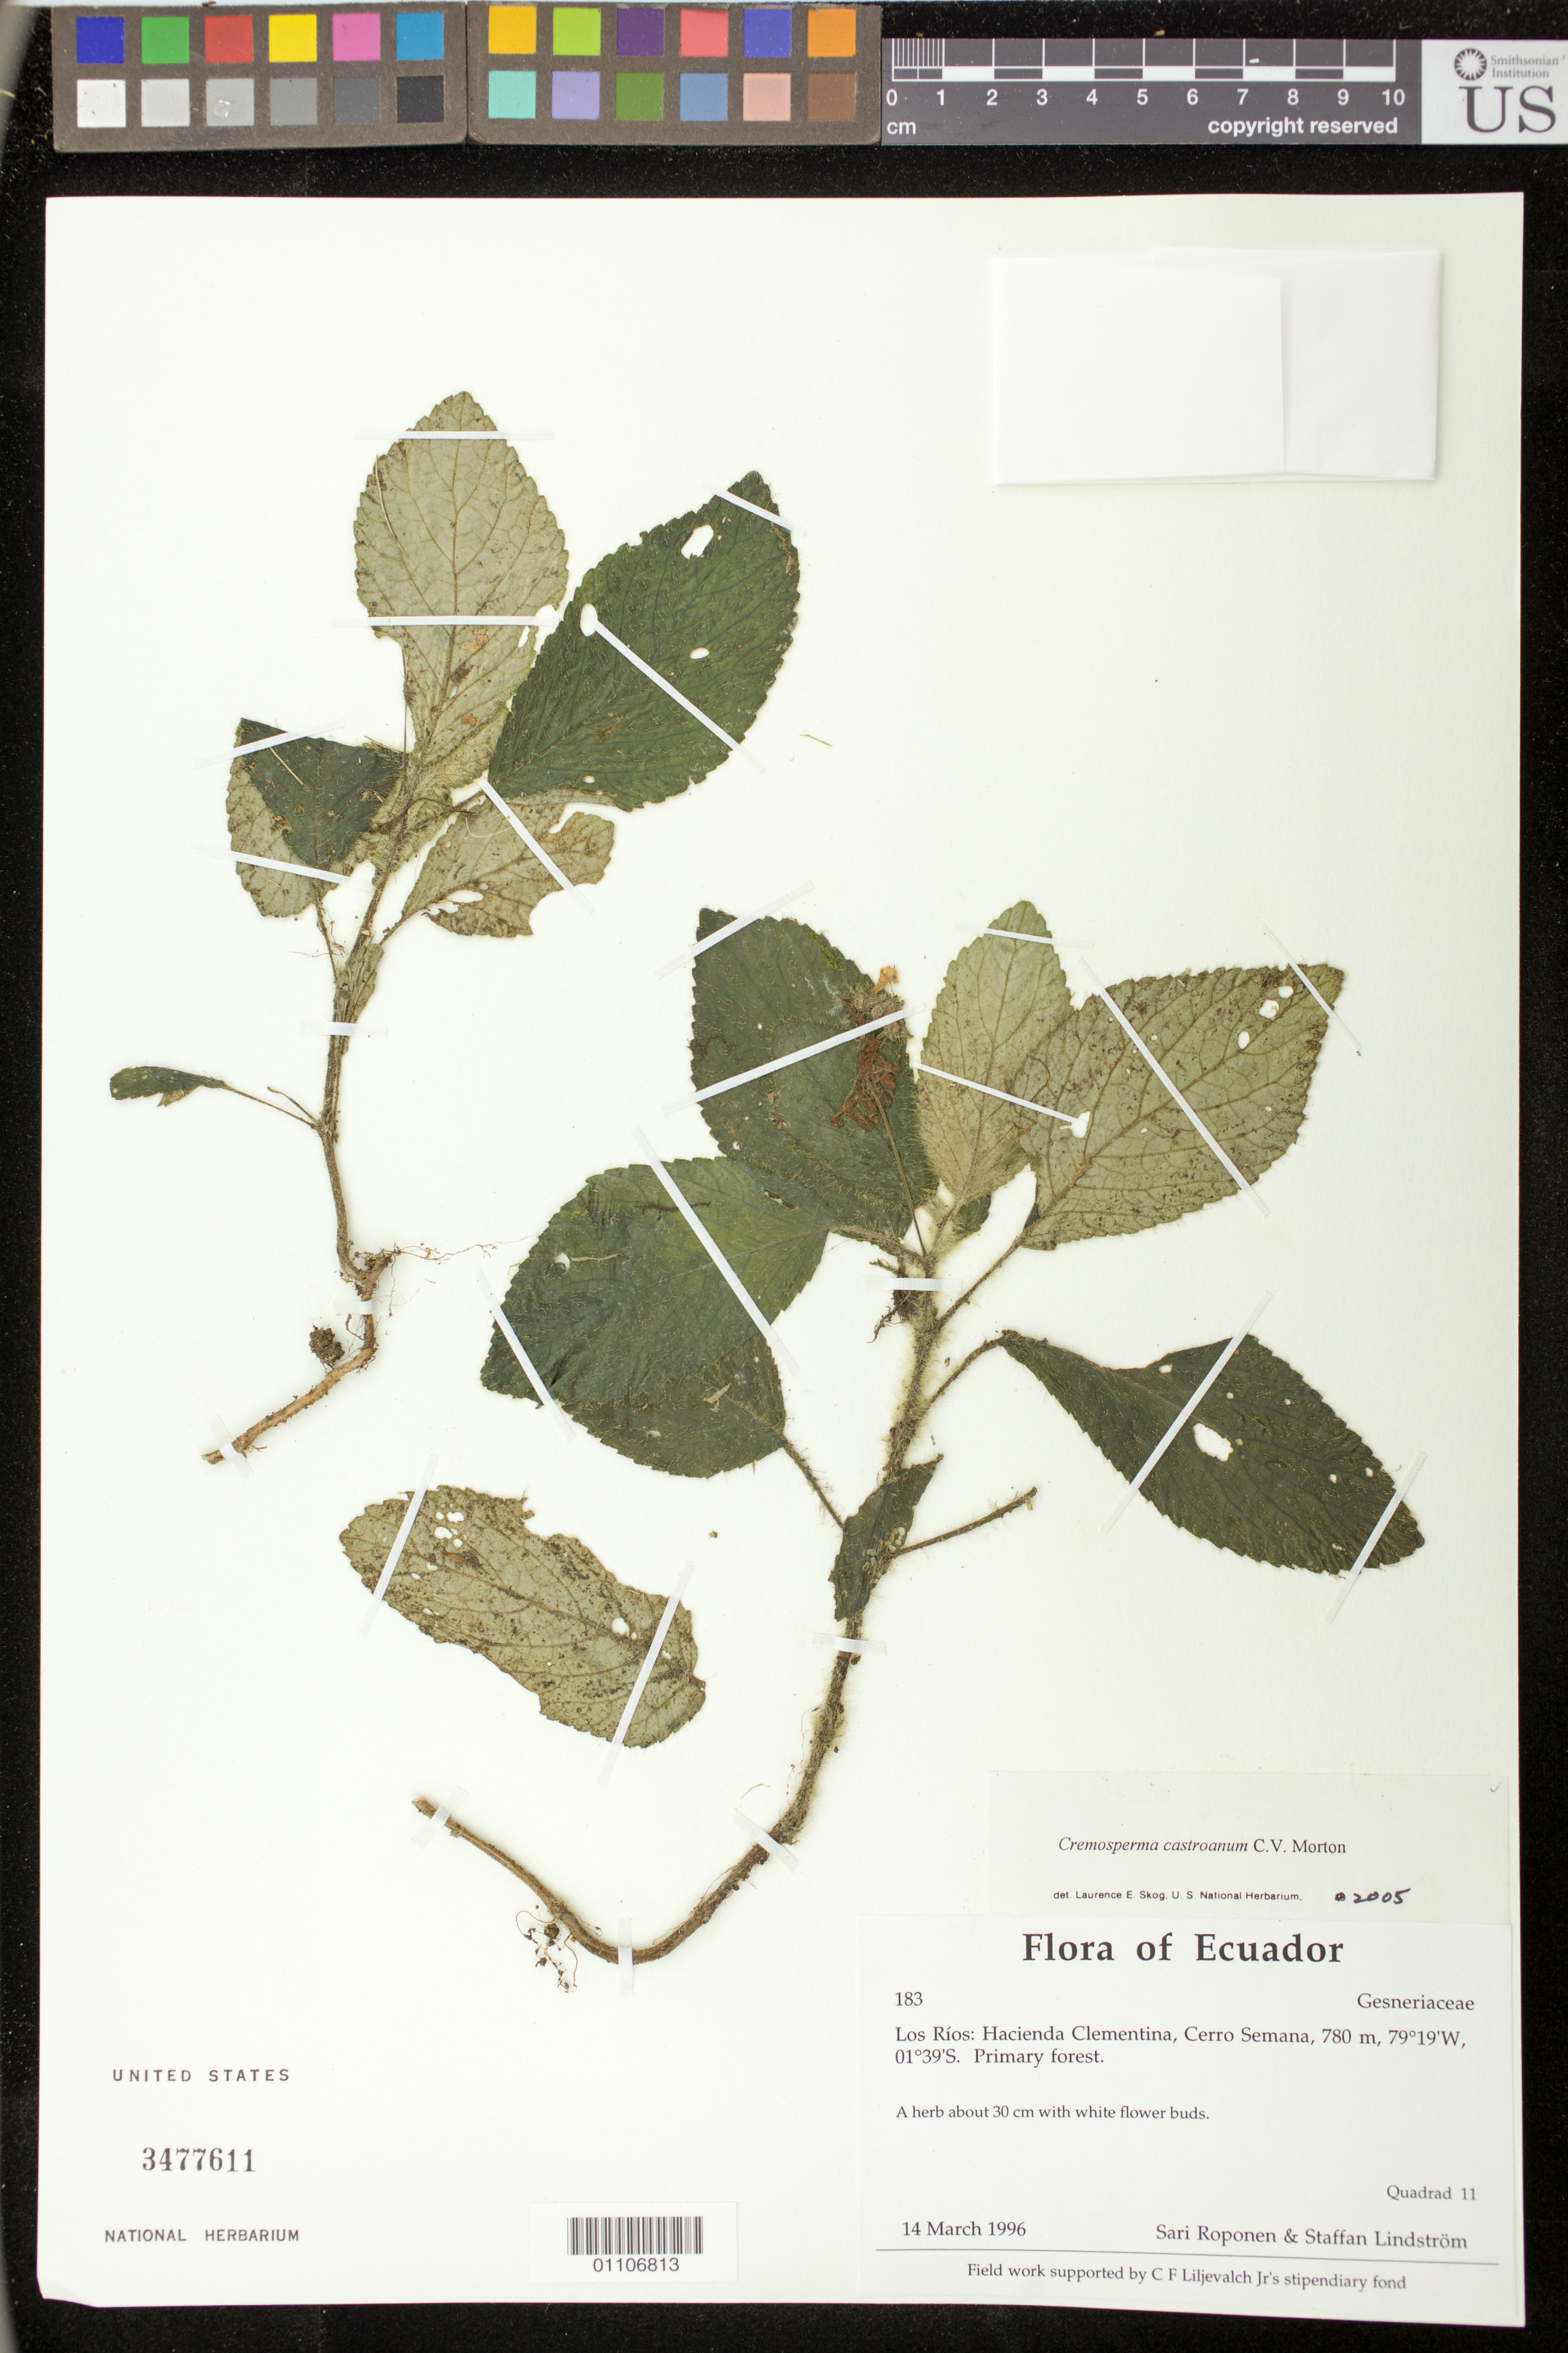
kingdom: Plantae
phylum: Tracheophyta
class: Magnoliopsida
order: Lamiales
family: Gesneriaceae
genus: Cremosperma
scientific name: Cremosperma castroanum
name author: C.V. Morton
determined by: Skog, Laurence E.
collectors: S. Roponen & S. Lindstrom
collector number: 183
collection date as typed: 14 Mar 1996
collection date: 1996-03-14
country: Ecuador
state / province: Los Rios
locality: Hacienda Clementina, Cerro Semana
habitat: Primary forest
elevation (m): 780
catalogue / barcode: US 3477611